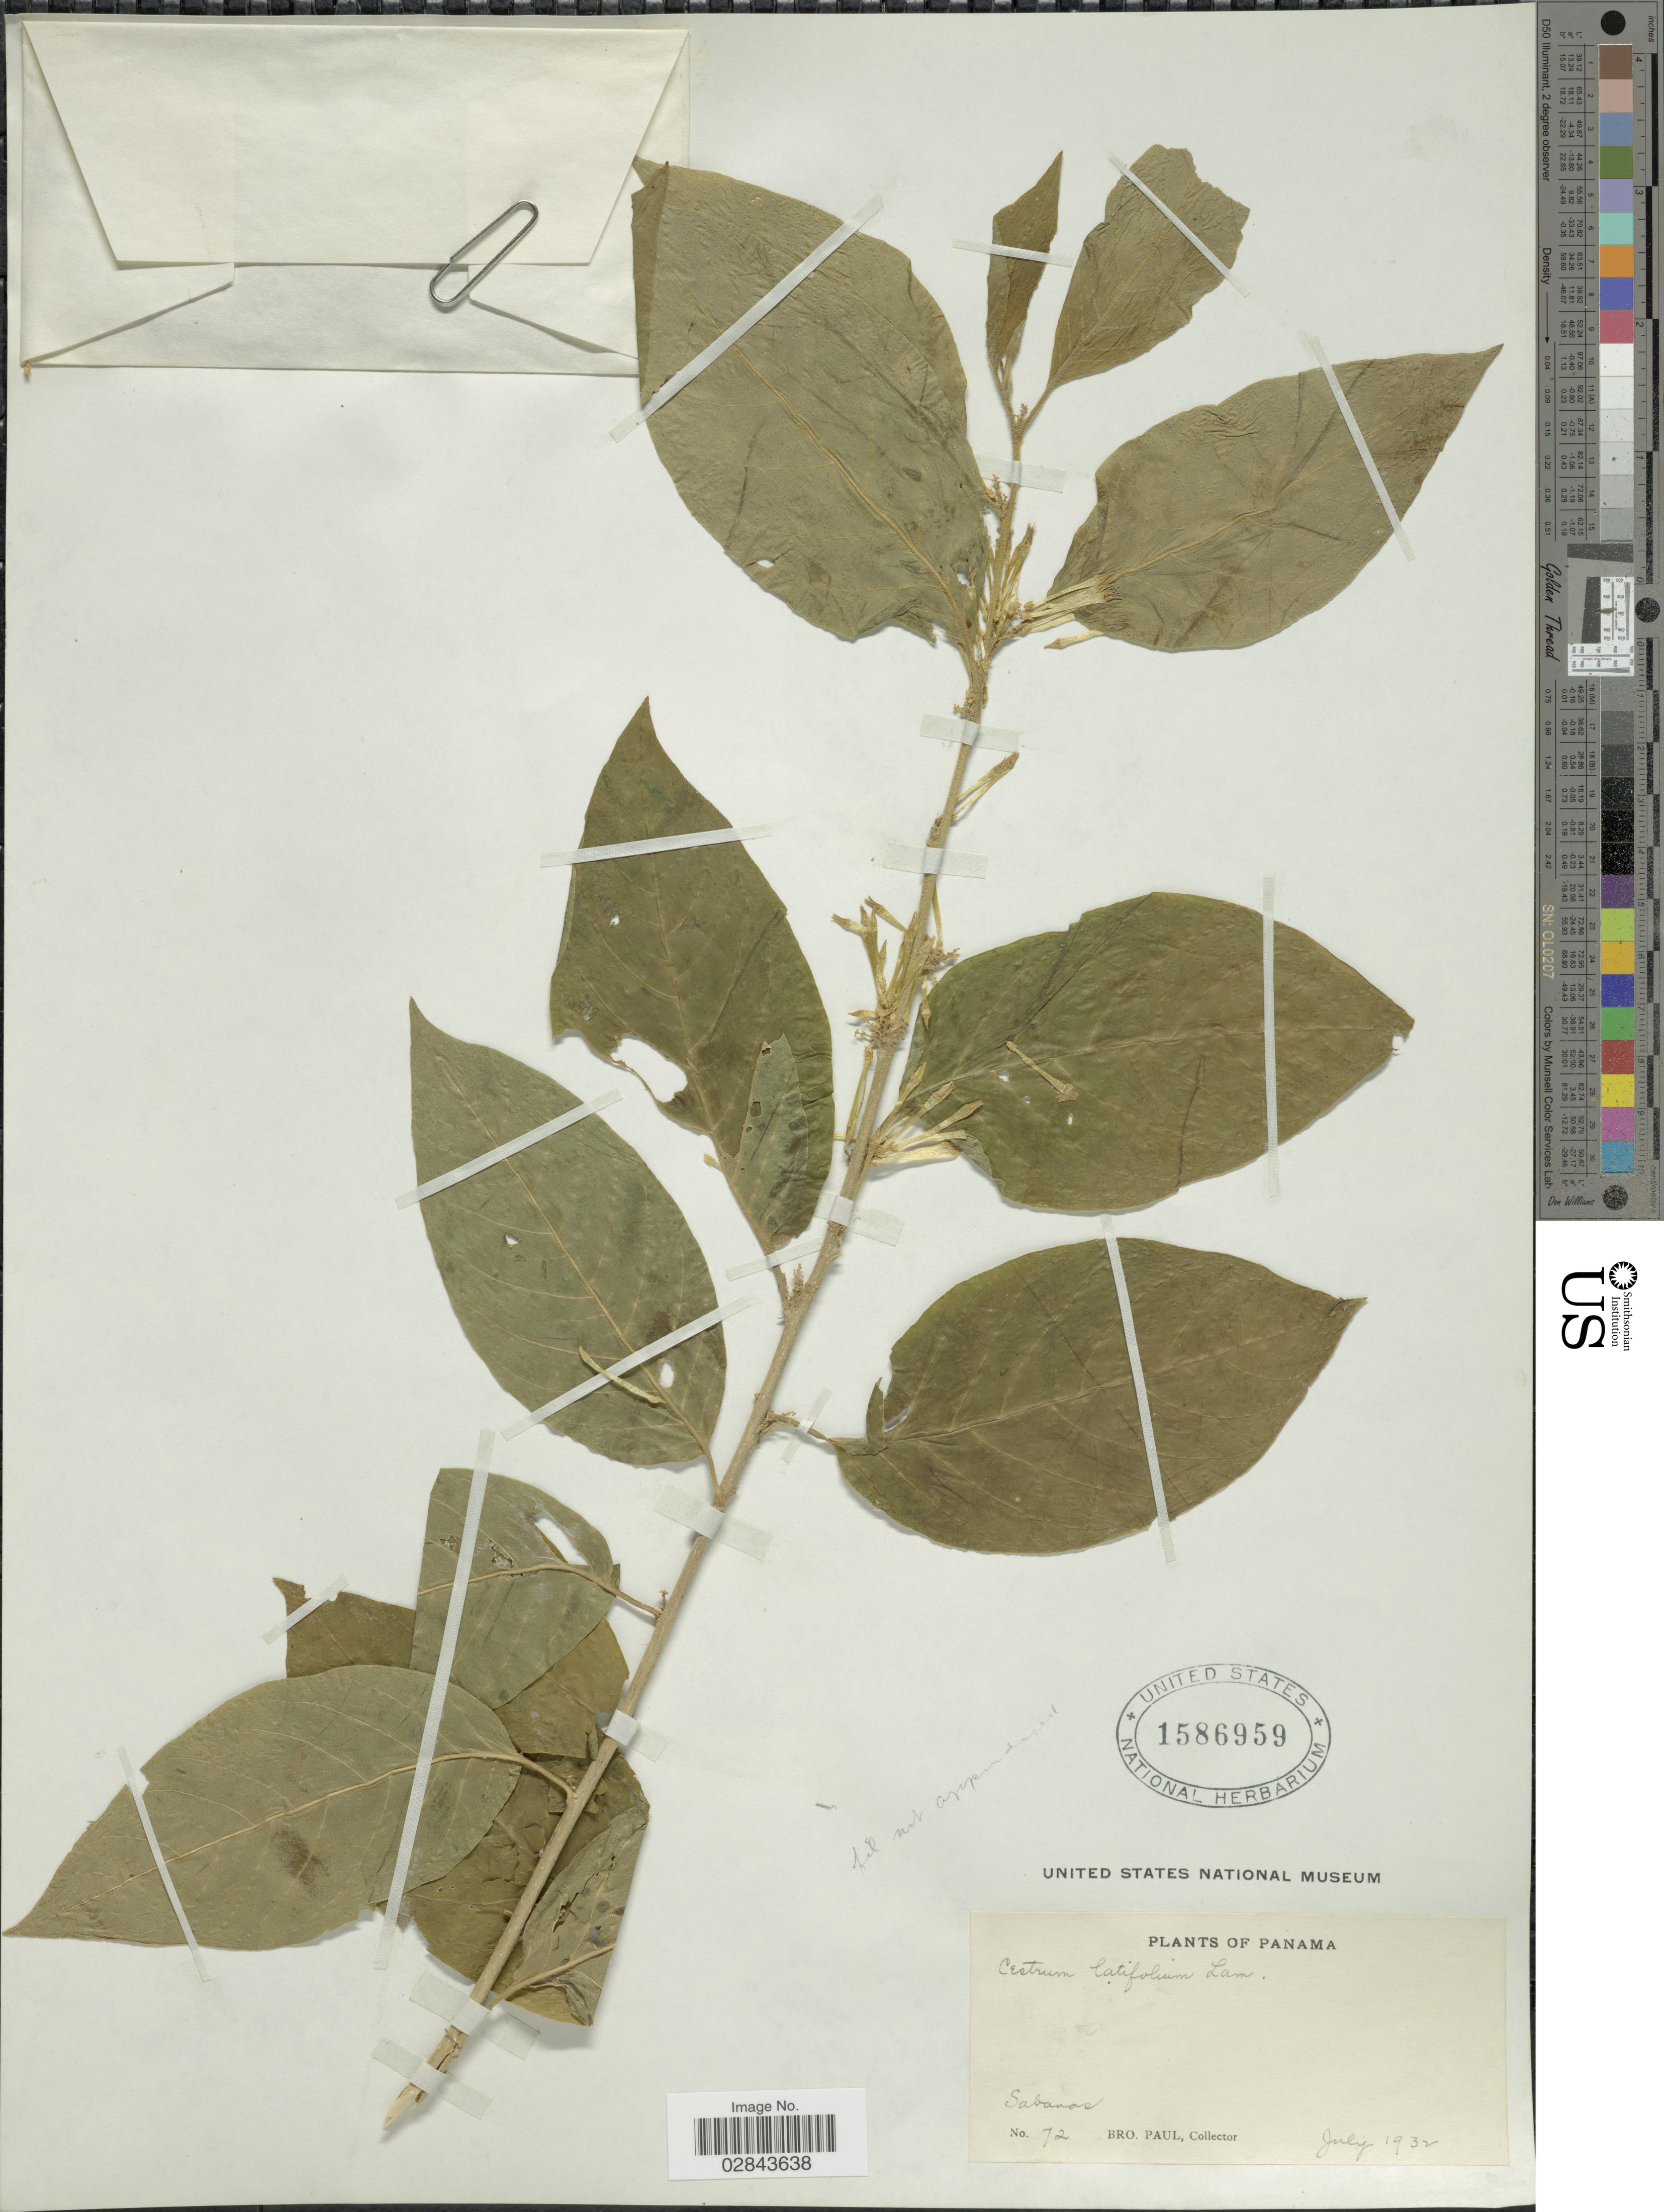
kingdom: Plantae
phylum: Tracheophyta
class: Magnoliopsida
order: Solanales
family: Solanaceae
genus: Cestrum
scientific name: Cestrum latifolium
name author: Lam.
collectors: B. Paul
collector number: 72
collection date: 1932-07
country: Panama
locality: Sabanas.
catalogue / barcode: US 1586959